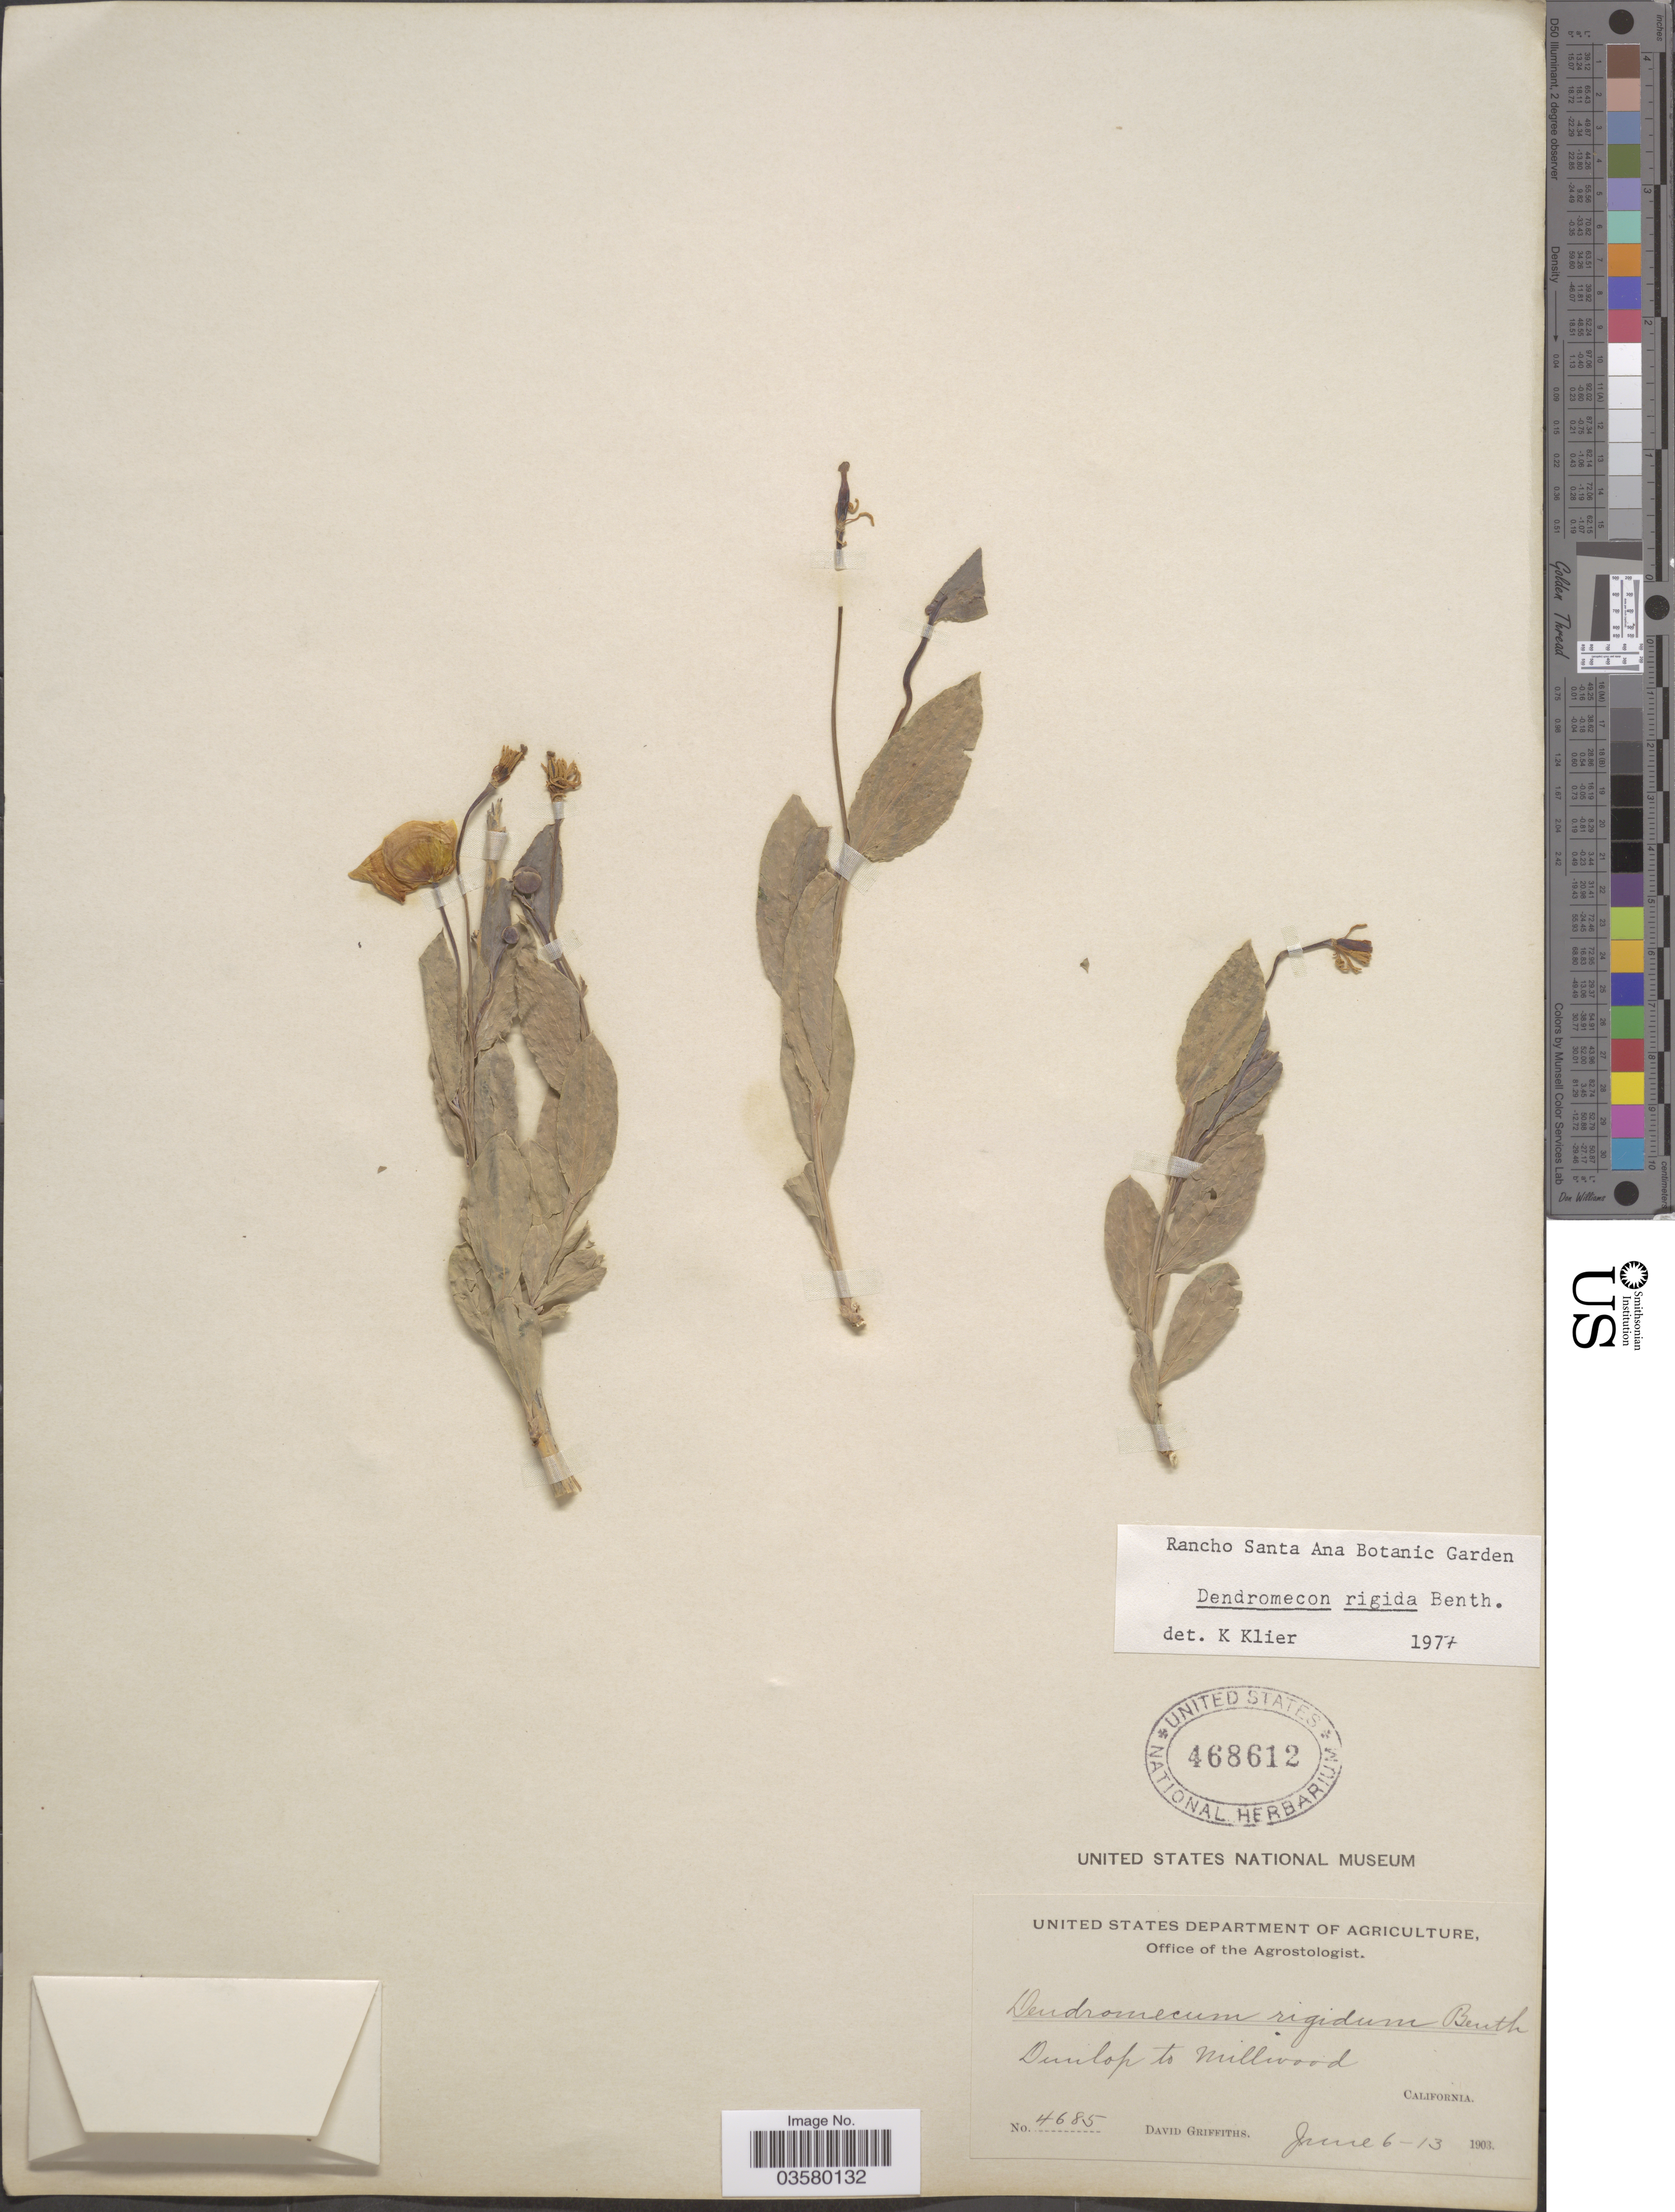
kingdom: Plantae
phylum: Tracheophyta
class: Magnoliopsida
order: Ranunculales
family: Papaveraceae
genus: Dendromecon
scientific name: Dendromecon rigida subsp. rigida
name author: Benth.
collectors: D. Griffiths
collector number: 4685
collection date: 1903-06-06/1903-06-13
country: United States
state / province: California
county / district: Fresno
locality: Dunlop to Millwood.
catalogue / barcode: US 468612